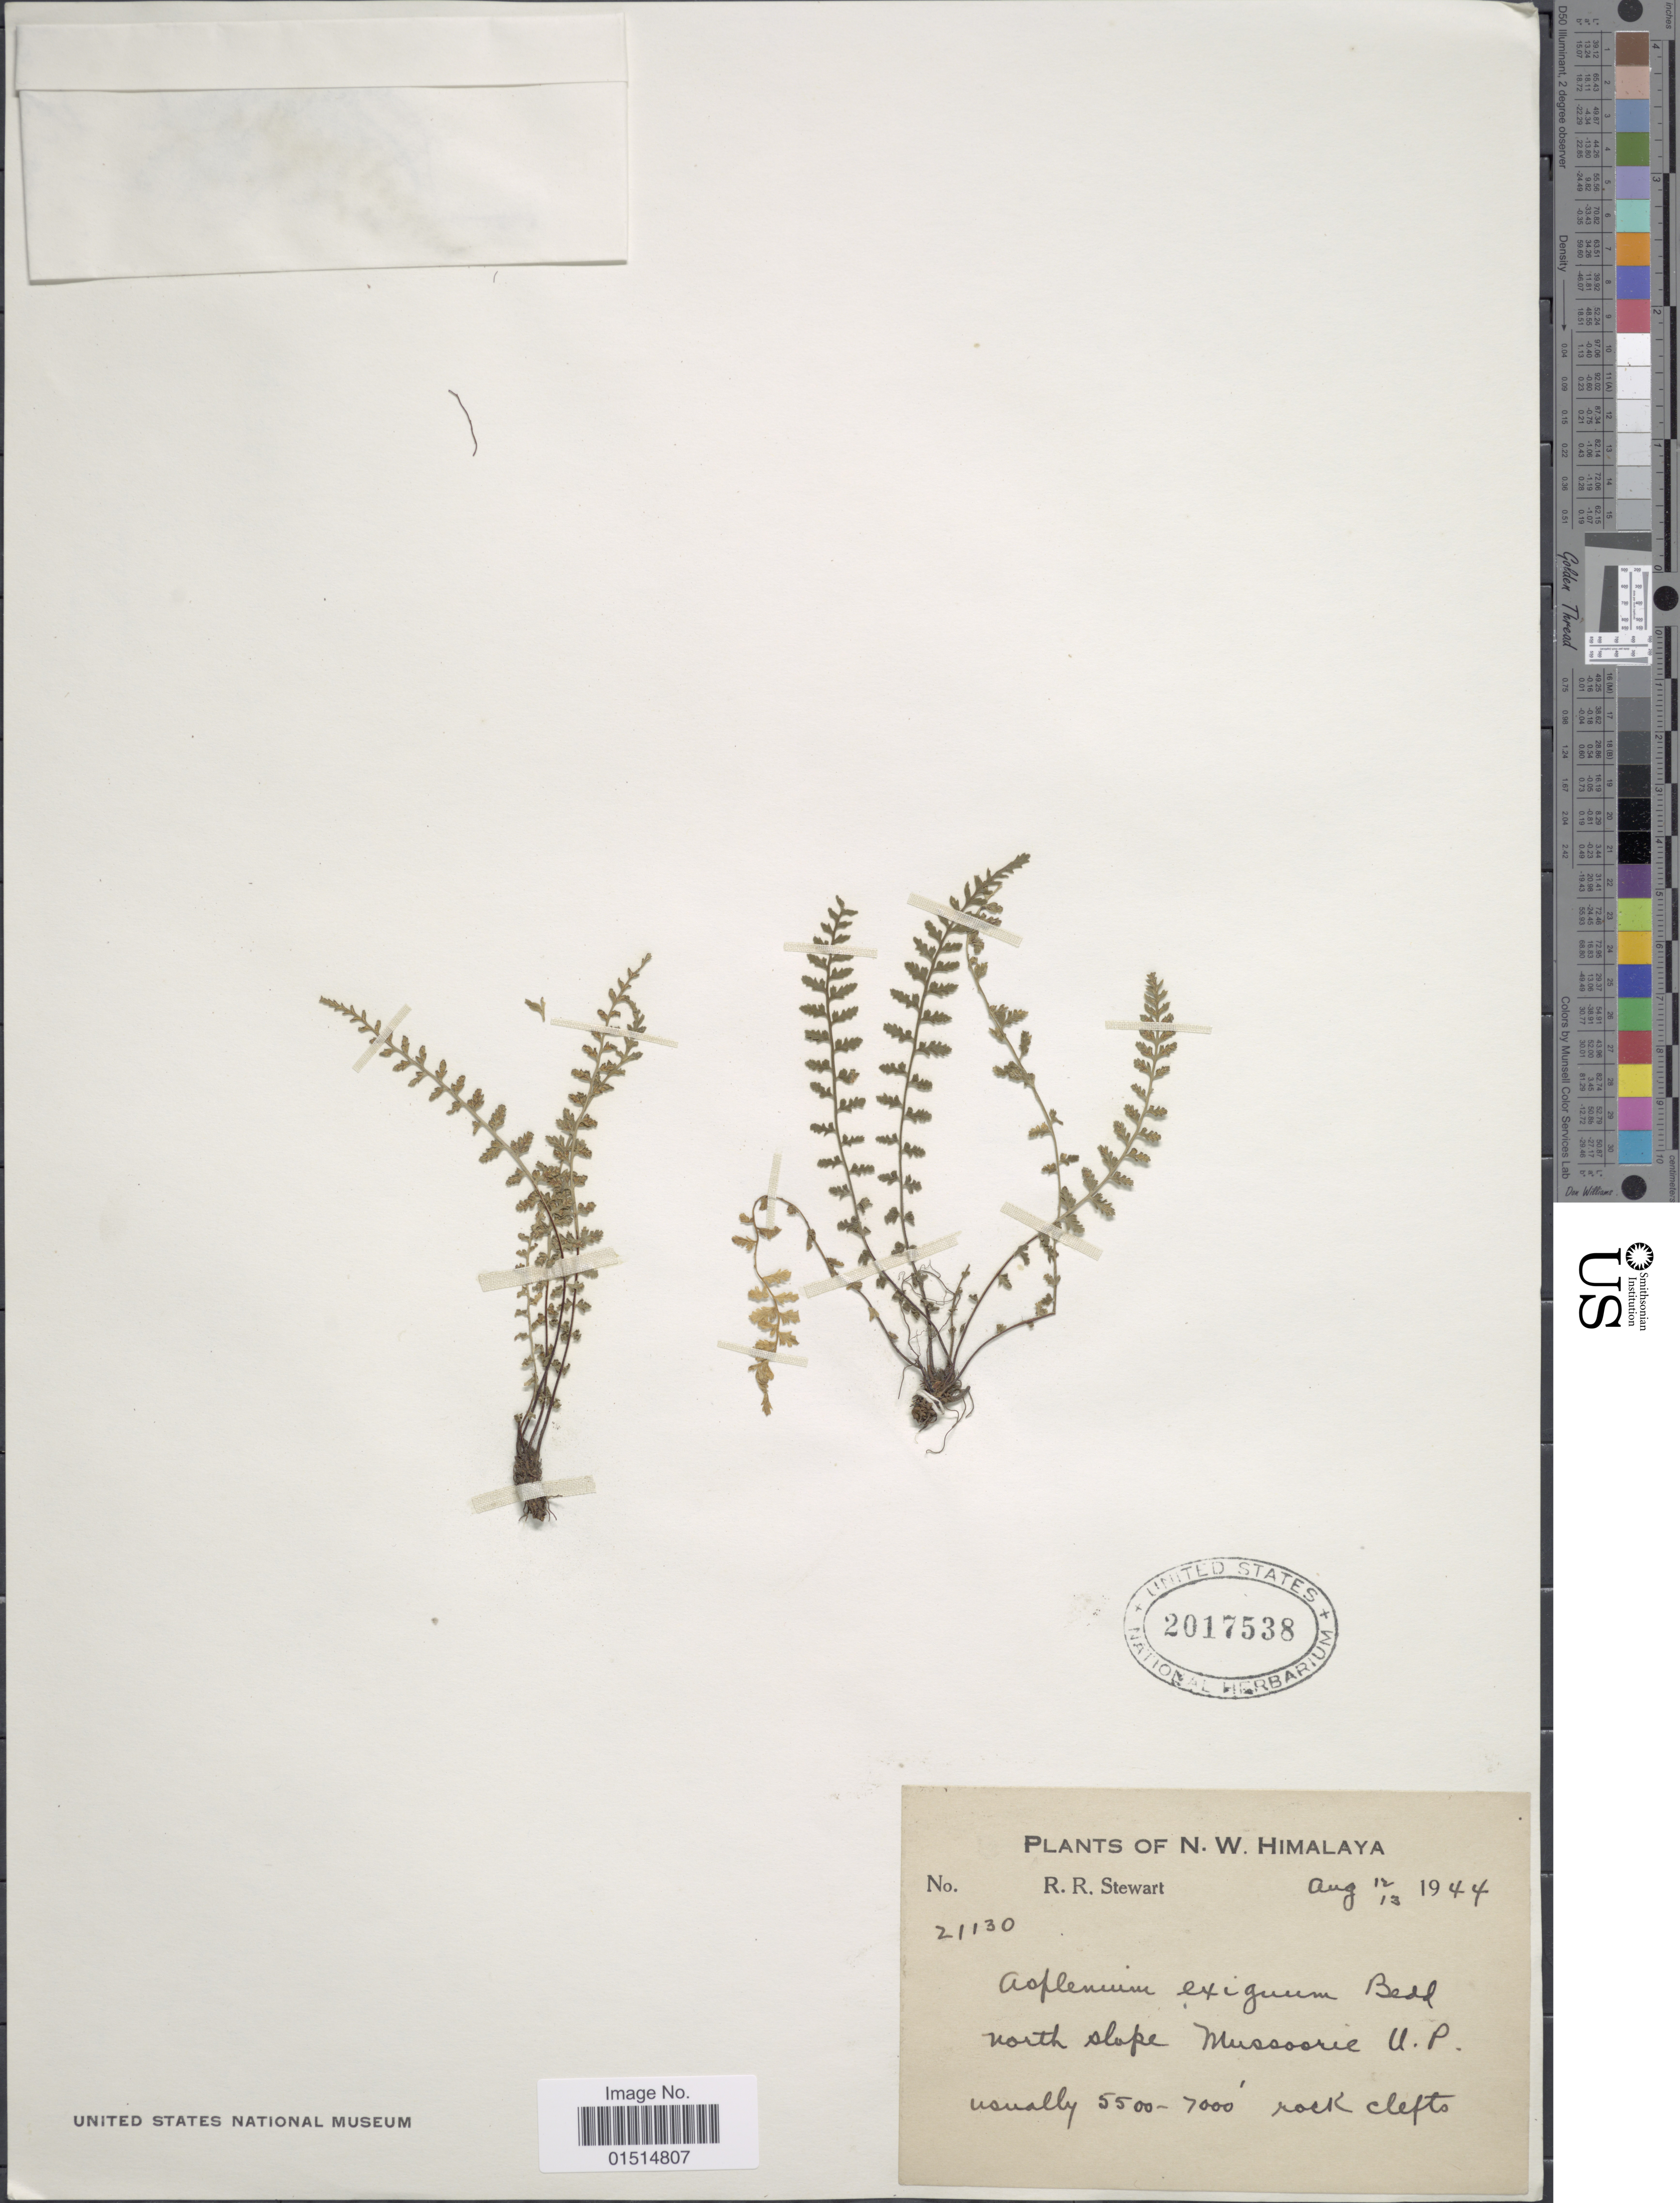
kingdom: Plantae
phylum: Tracheophyta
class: Polypodiopsida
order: Polypodiales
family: Aspleniaceae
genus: Asplenium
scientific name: Asplenium exiguum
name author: Bedd.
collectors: R. R. Stewart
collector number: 21130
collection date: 1944-08-12/1944-08-13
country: India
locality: N.W. Himalaya, North slope Mussoorie U.P.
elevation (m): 1676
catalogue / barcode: US 2017538